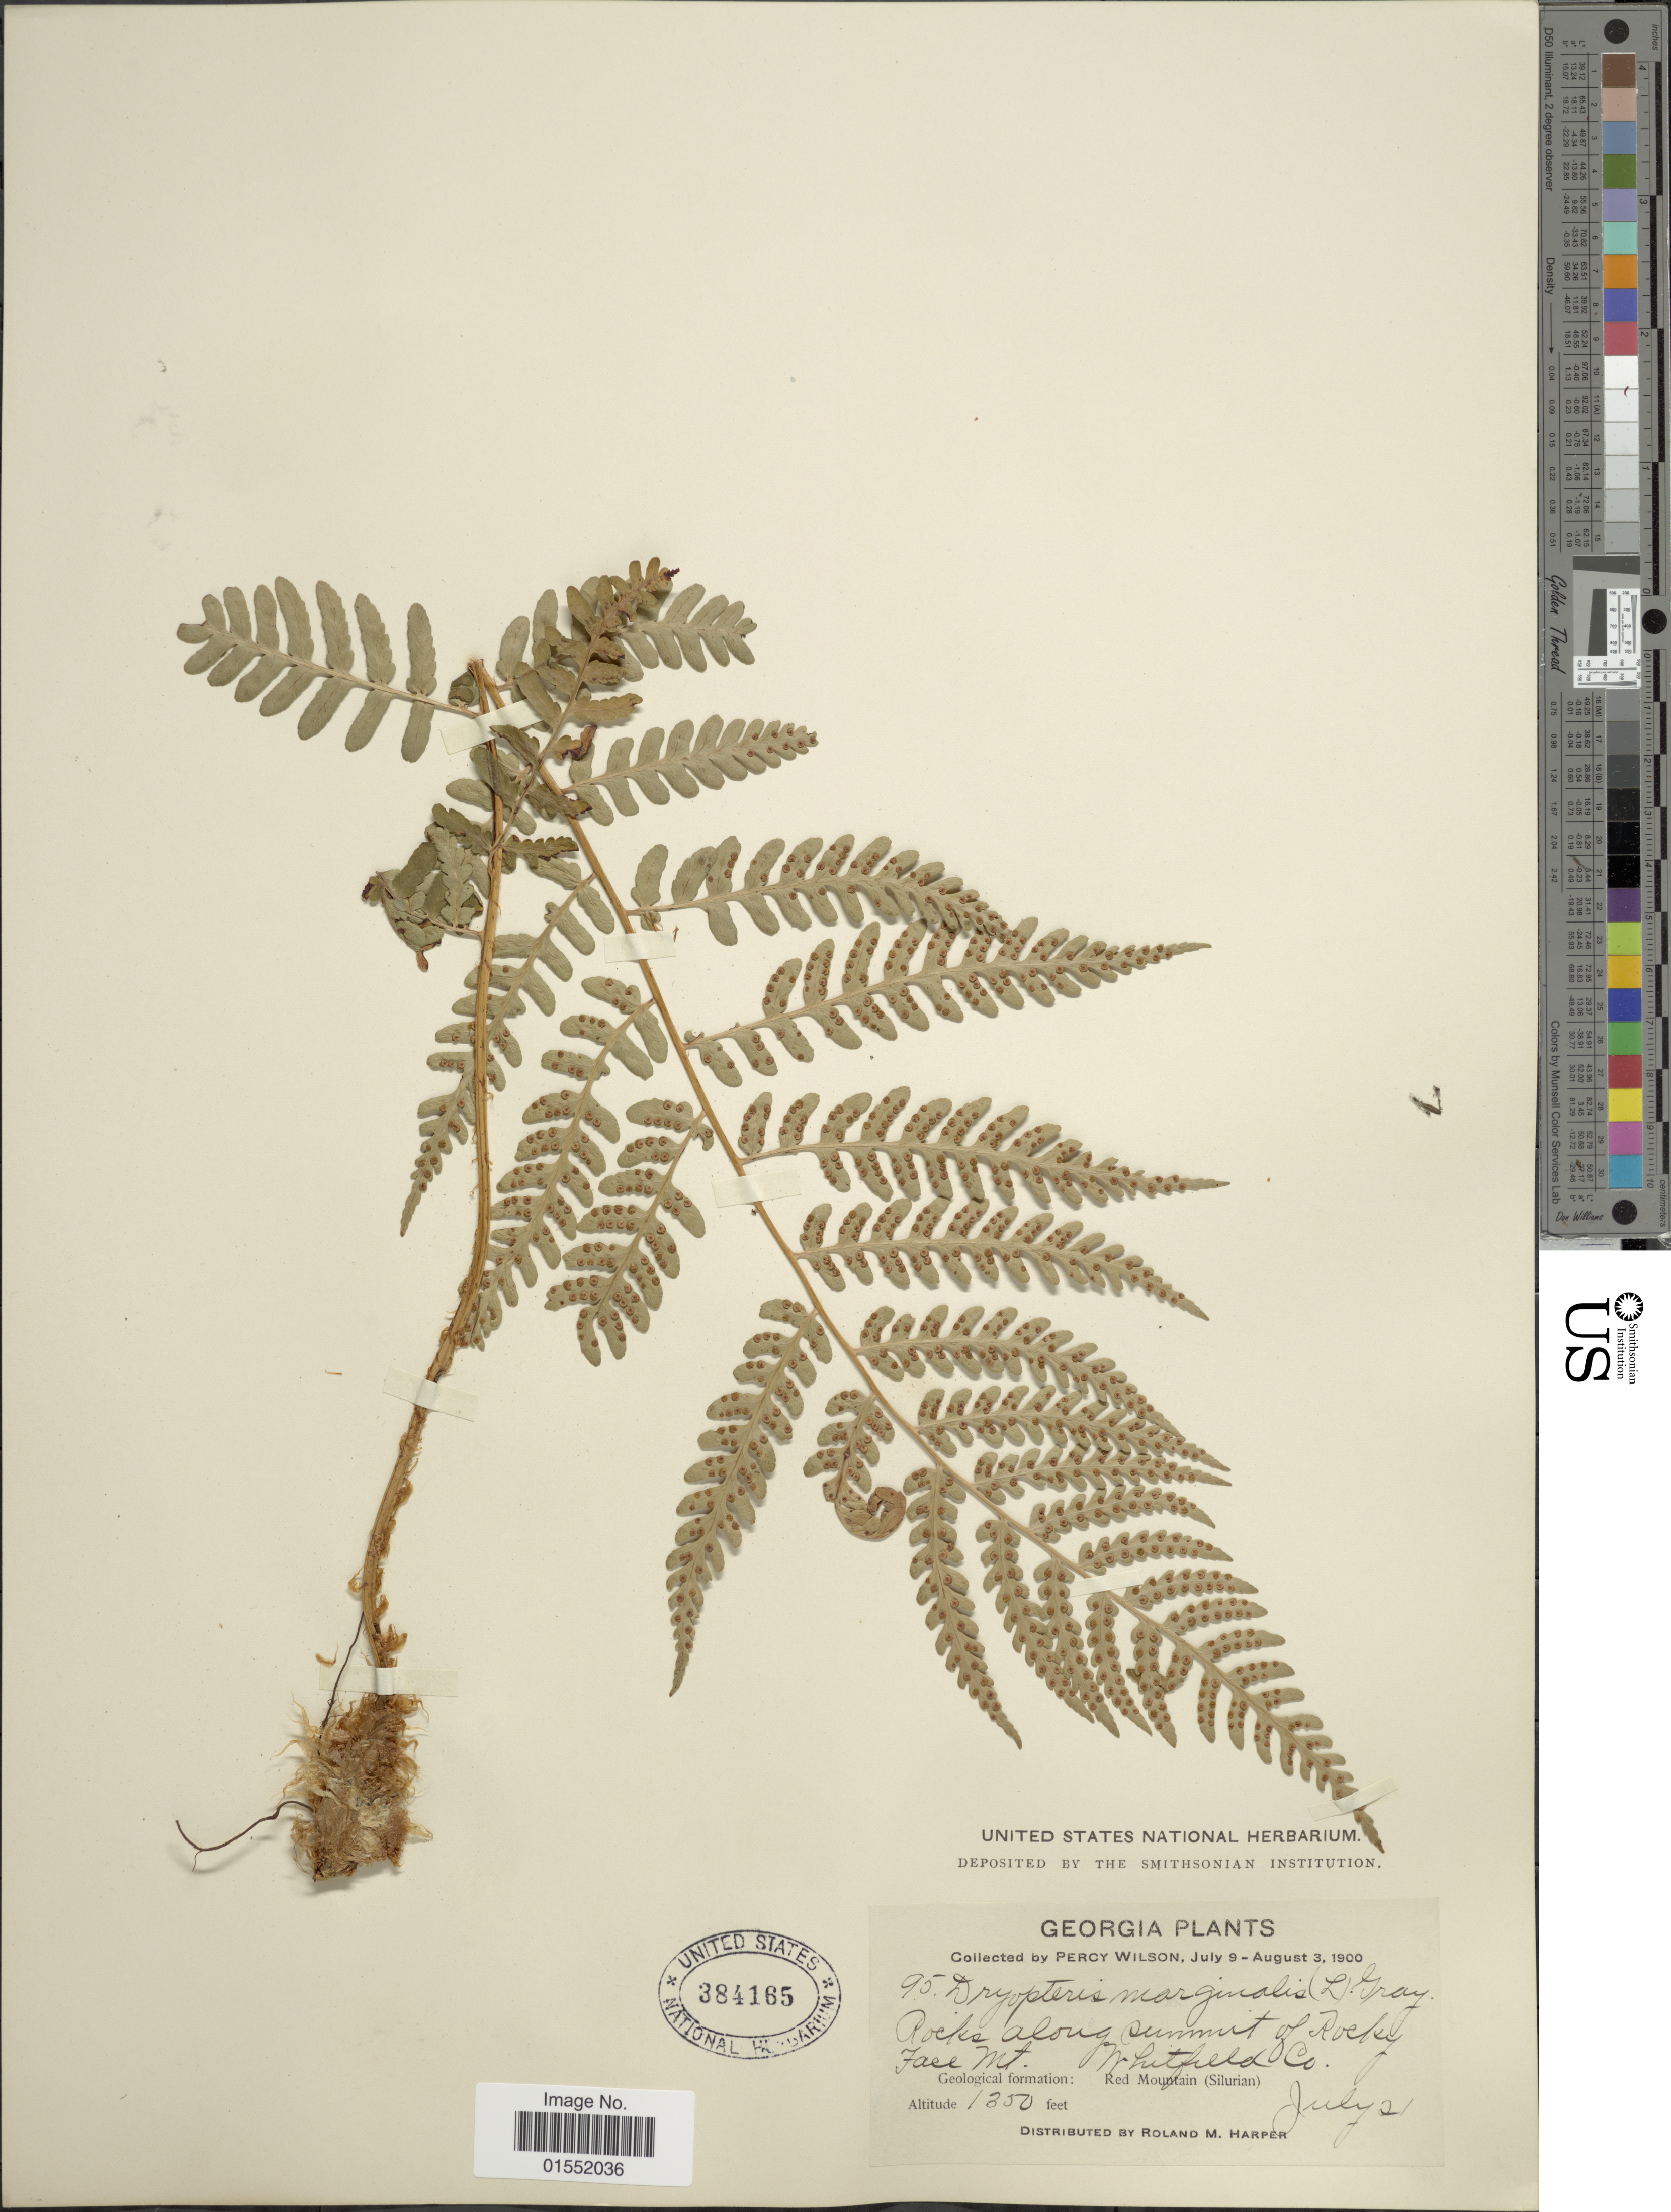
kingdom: Plantae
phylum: Tracheophyta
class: Polypodiopsida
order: Polypodiales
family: Dryopteridaceae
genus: Dryopteris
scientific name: Dryopteris marginalis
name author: (L.) A. Gray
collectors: P. Wilson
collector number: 95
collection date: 1900-07-02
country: United States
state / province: Georgia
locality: Rocks along summit of Rocky Face Mt. Whitfield Co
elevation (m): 411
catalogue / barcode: US 384165